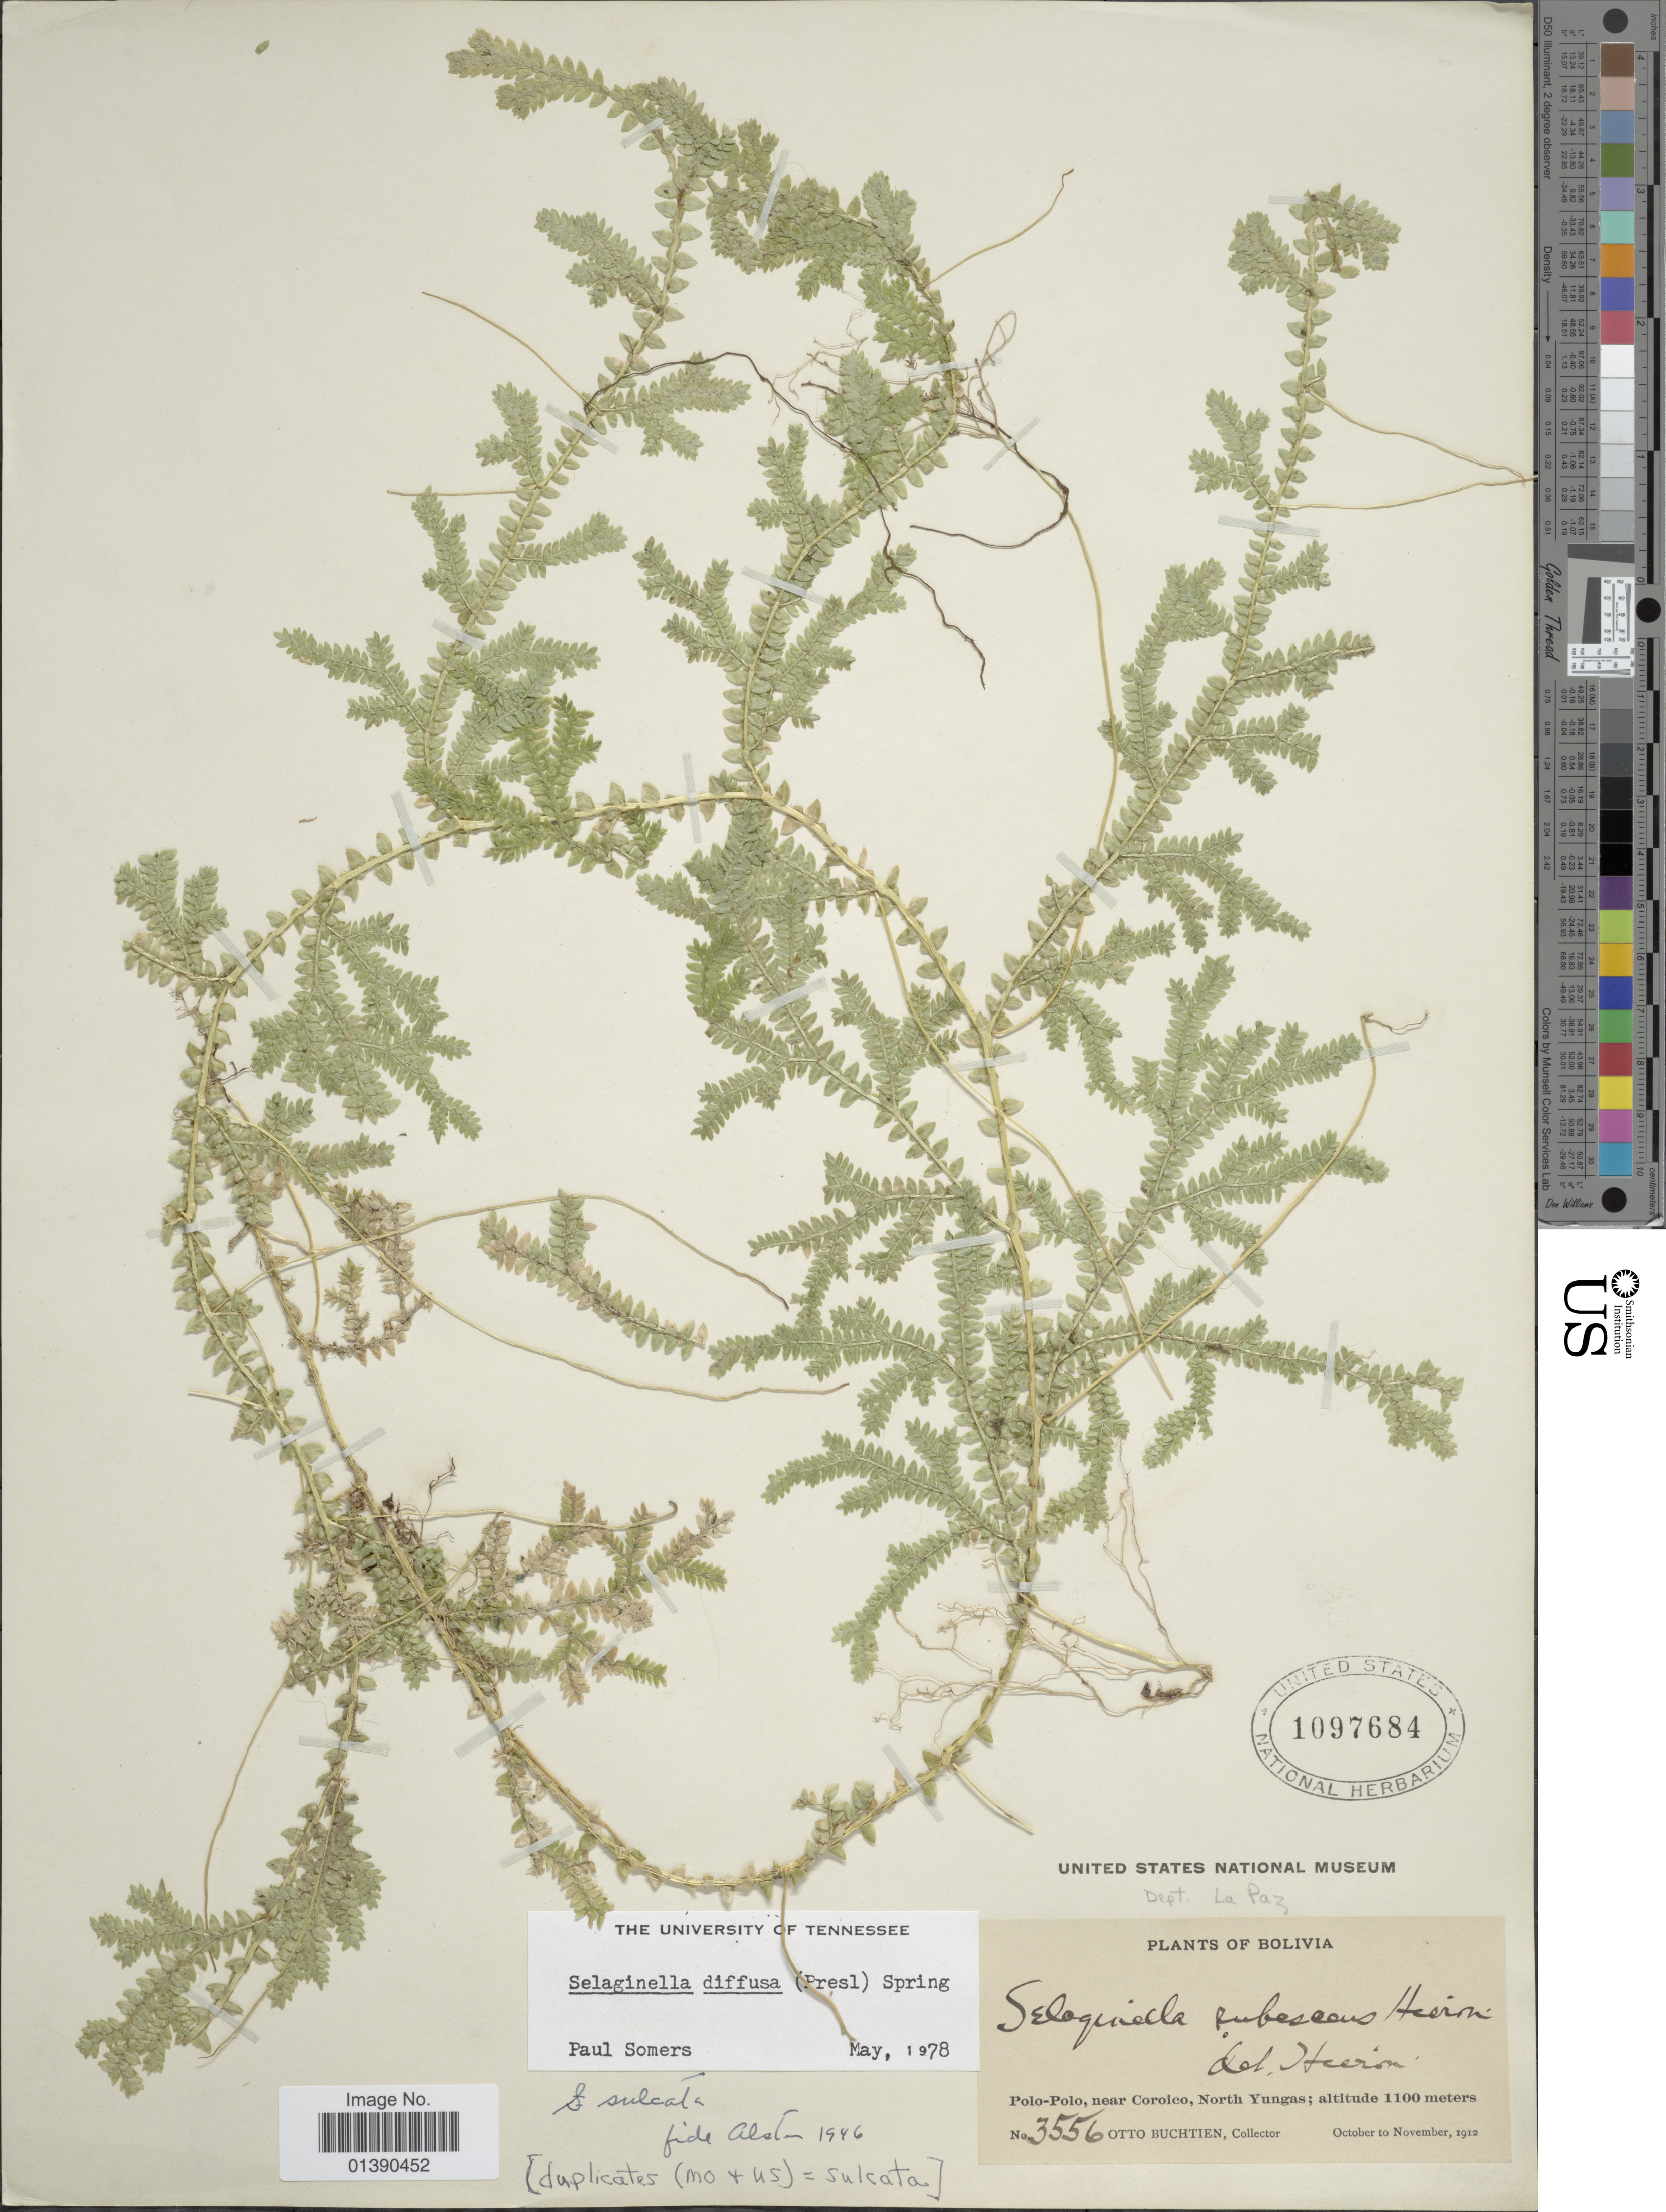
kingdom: Plantae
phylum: Tracheophyta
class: Lycopodiopsida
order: Selaginellales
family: Selaginellaceae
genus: Selaginella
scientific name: Selaginella diffusa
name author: (C. Presl) Spring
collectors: O. Buchtien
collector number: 3556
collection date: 1912-10/1912-11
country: Bolivia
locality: Polo-Polo, near Coroico, North Yungas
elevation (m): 1100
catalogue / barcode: US 1097684